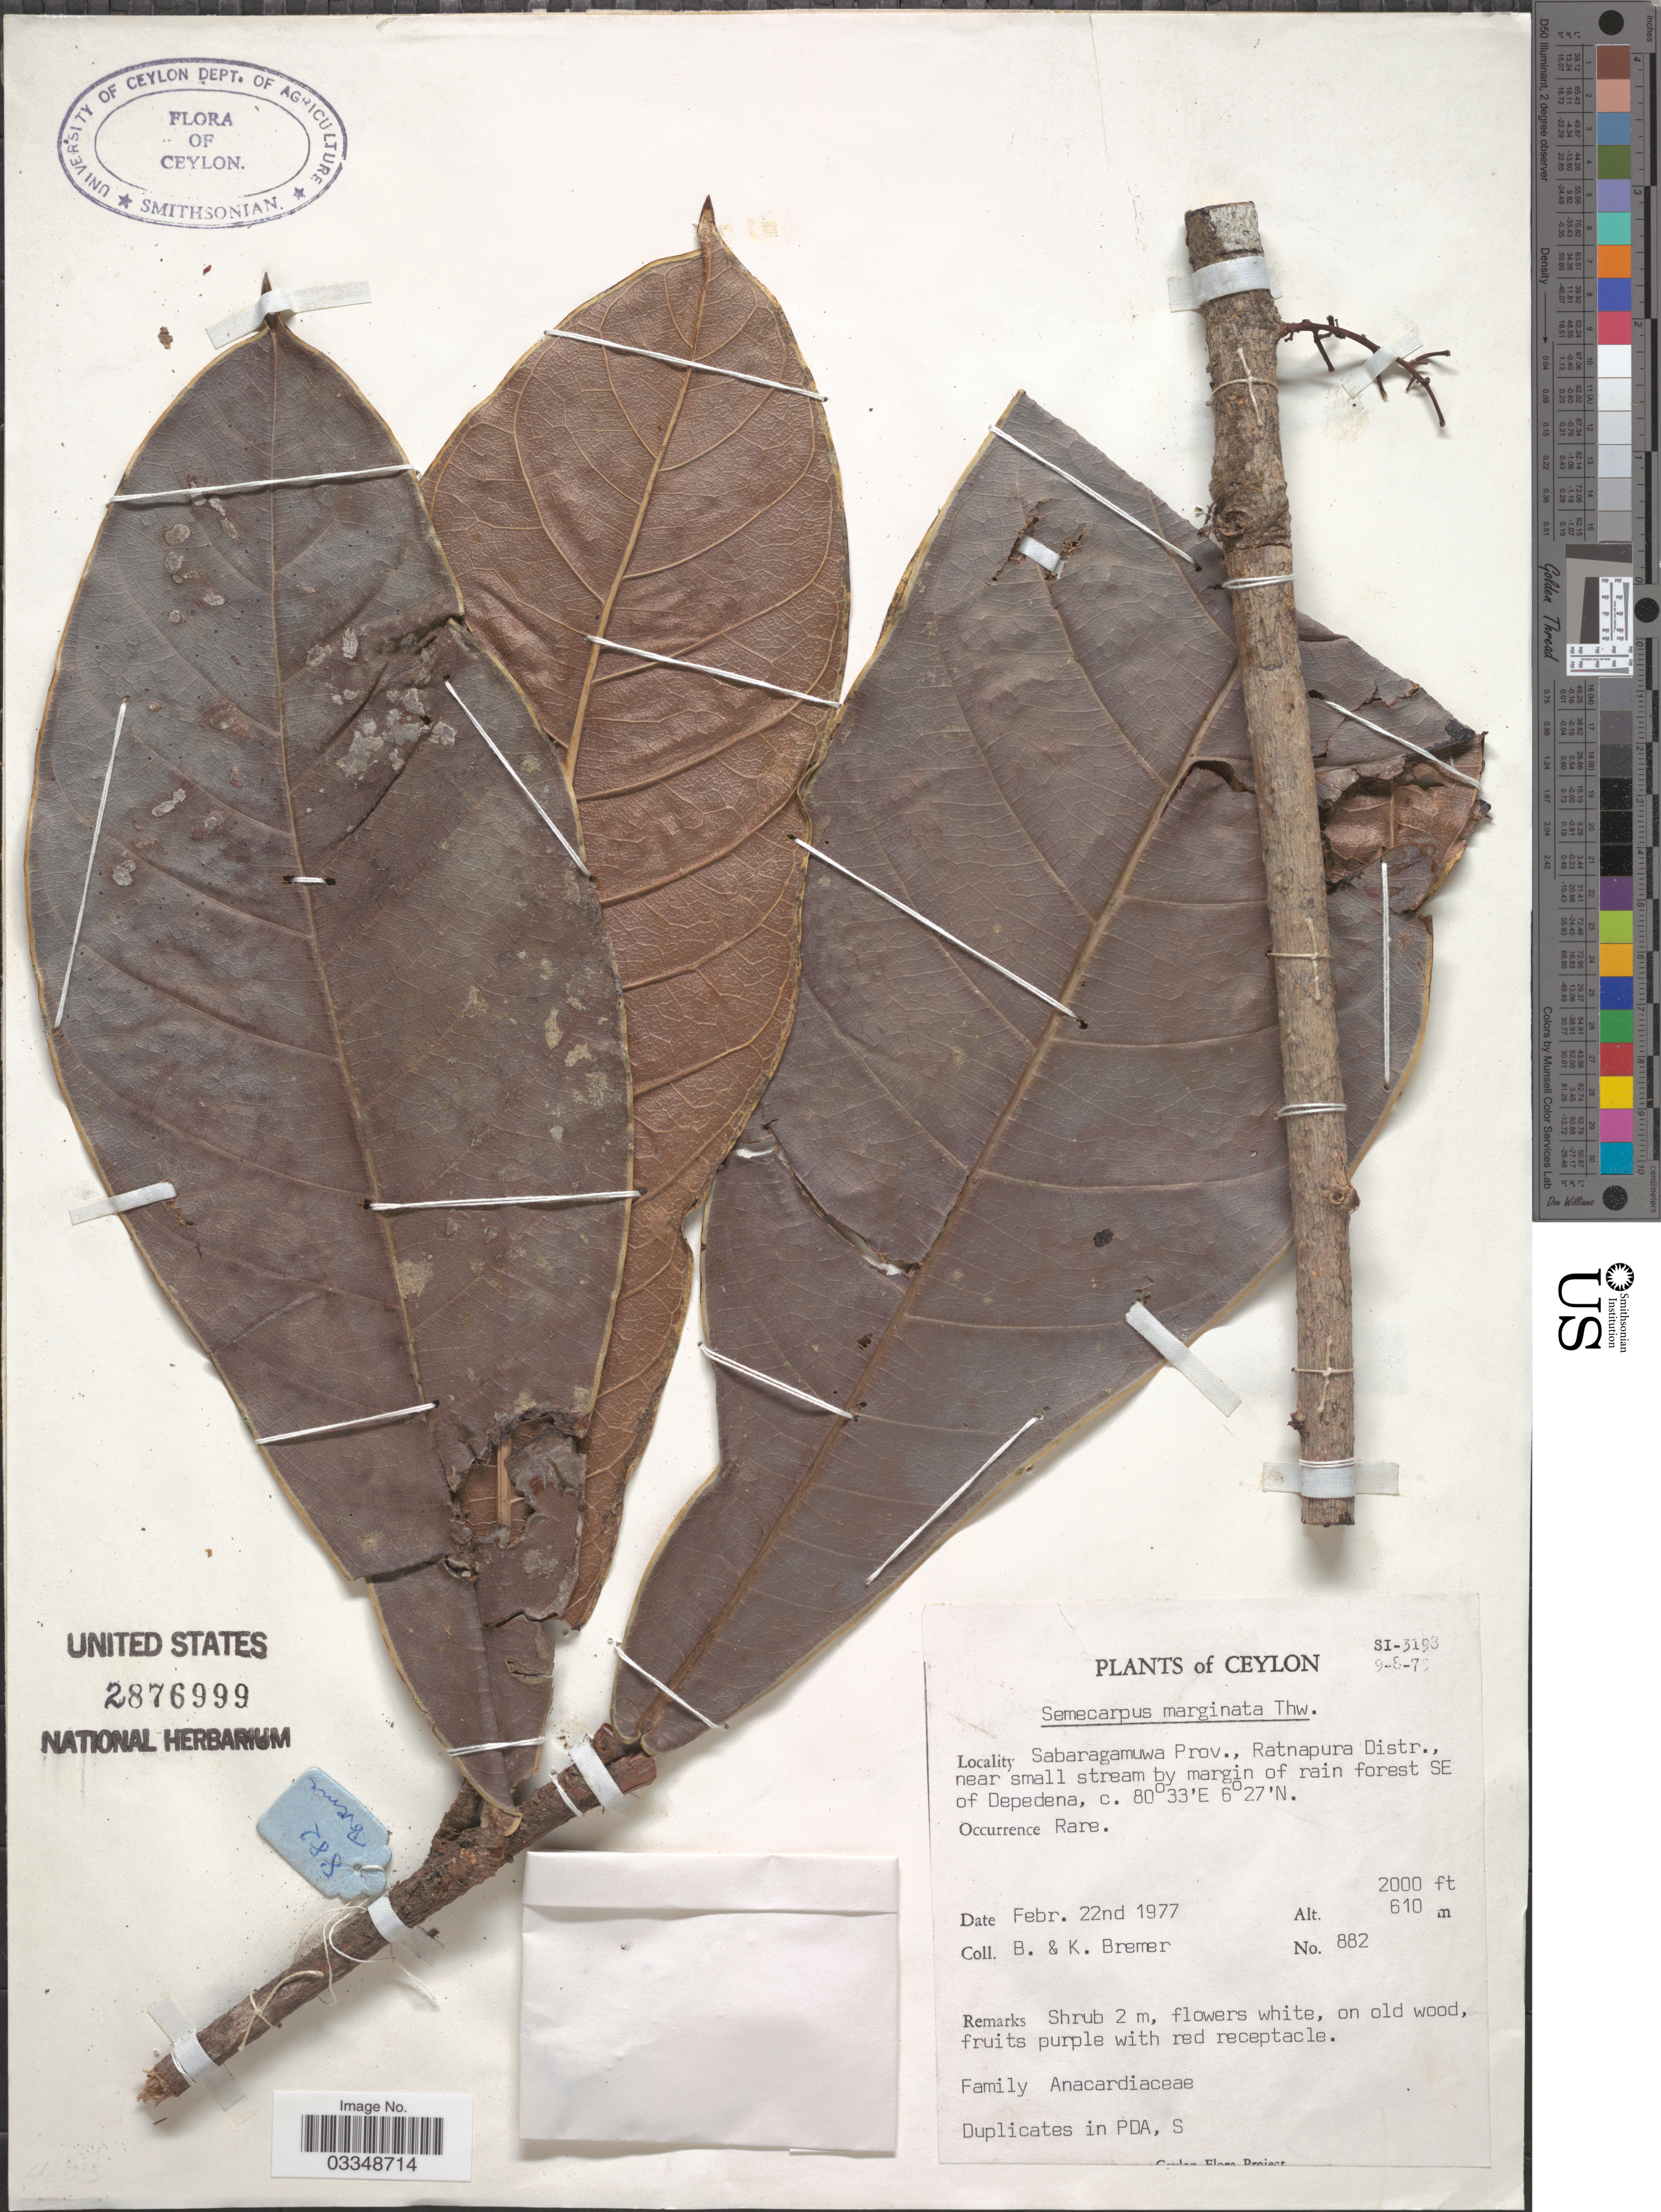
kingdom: Plantae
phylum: Tracheophyta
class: Magnoliopsida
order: Sapindales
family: Anacardiaceae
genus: Semecarpus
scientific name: Semecarpus marginatus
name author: Thwaites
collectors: B. Bremer & K. Bremer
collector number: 882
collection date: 1977-02-22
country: Sri Lanka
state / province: Sabaragamuwa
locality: Ceylon. Ratnapura Distr., near small stream by margin of rain forest SE of Depedena.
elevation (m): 610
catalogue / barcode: US 2876999